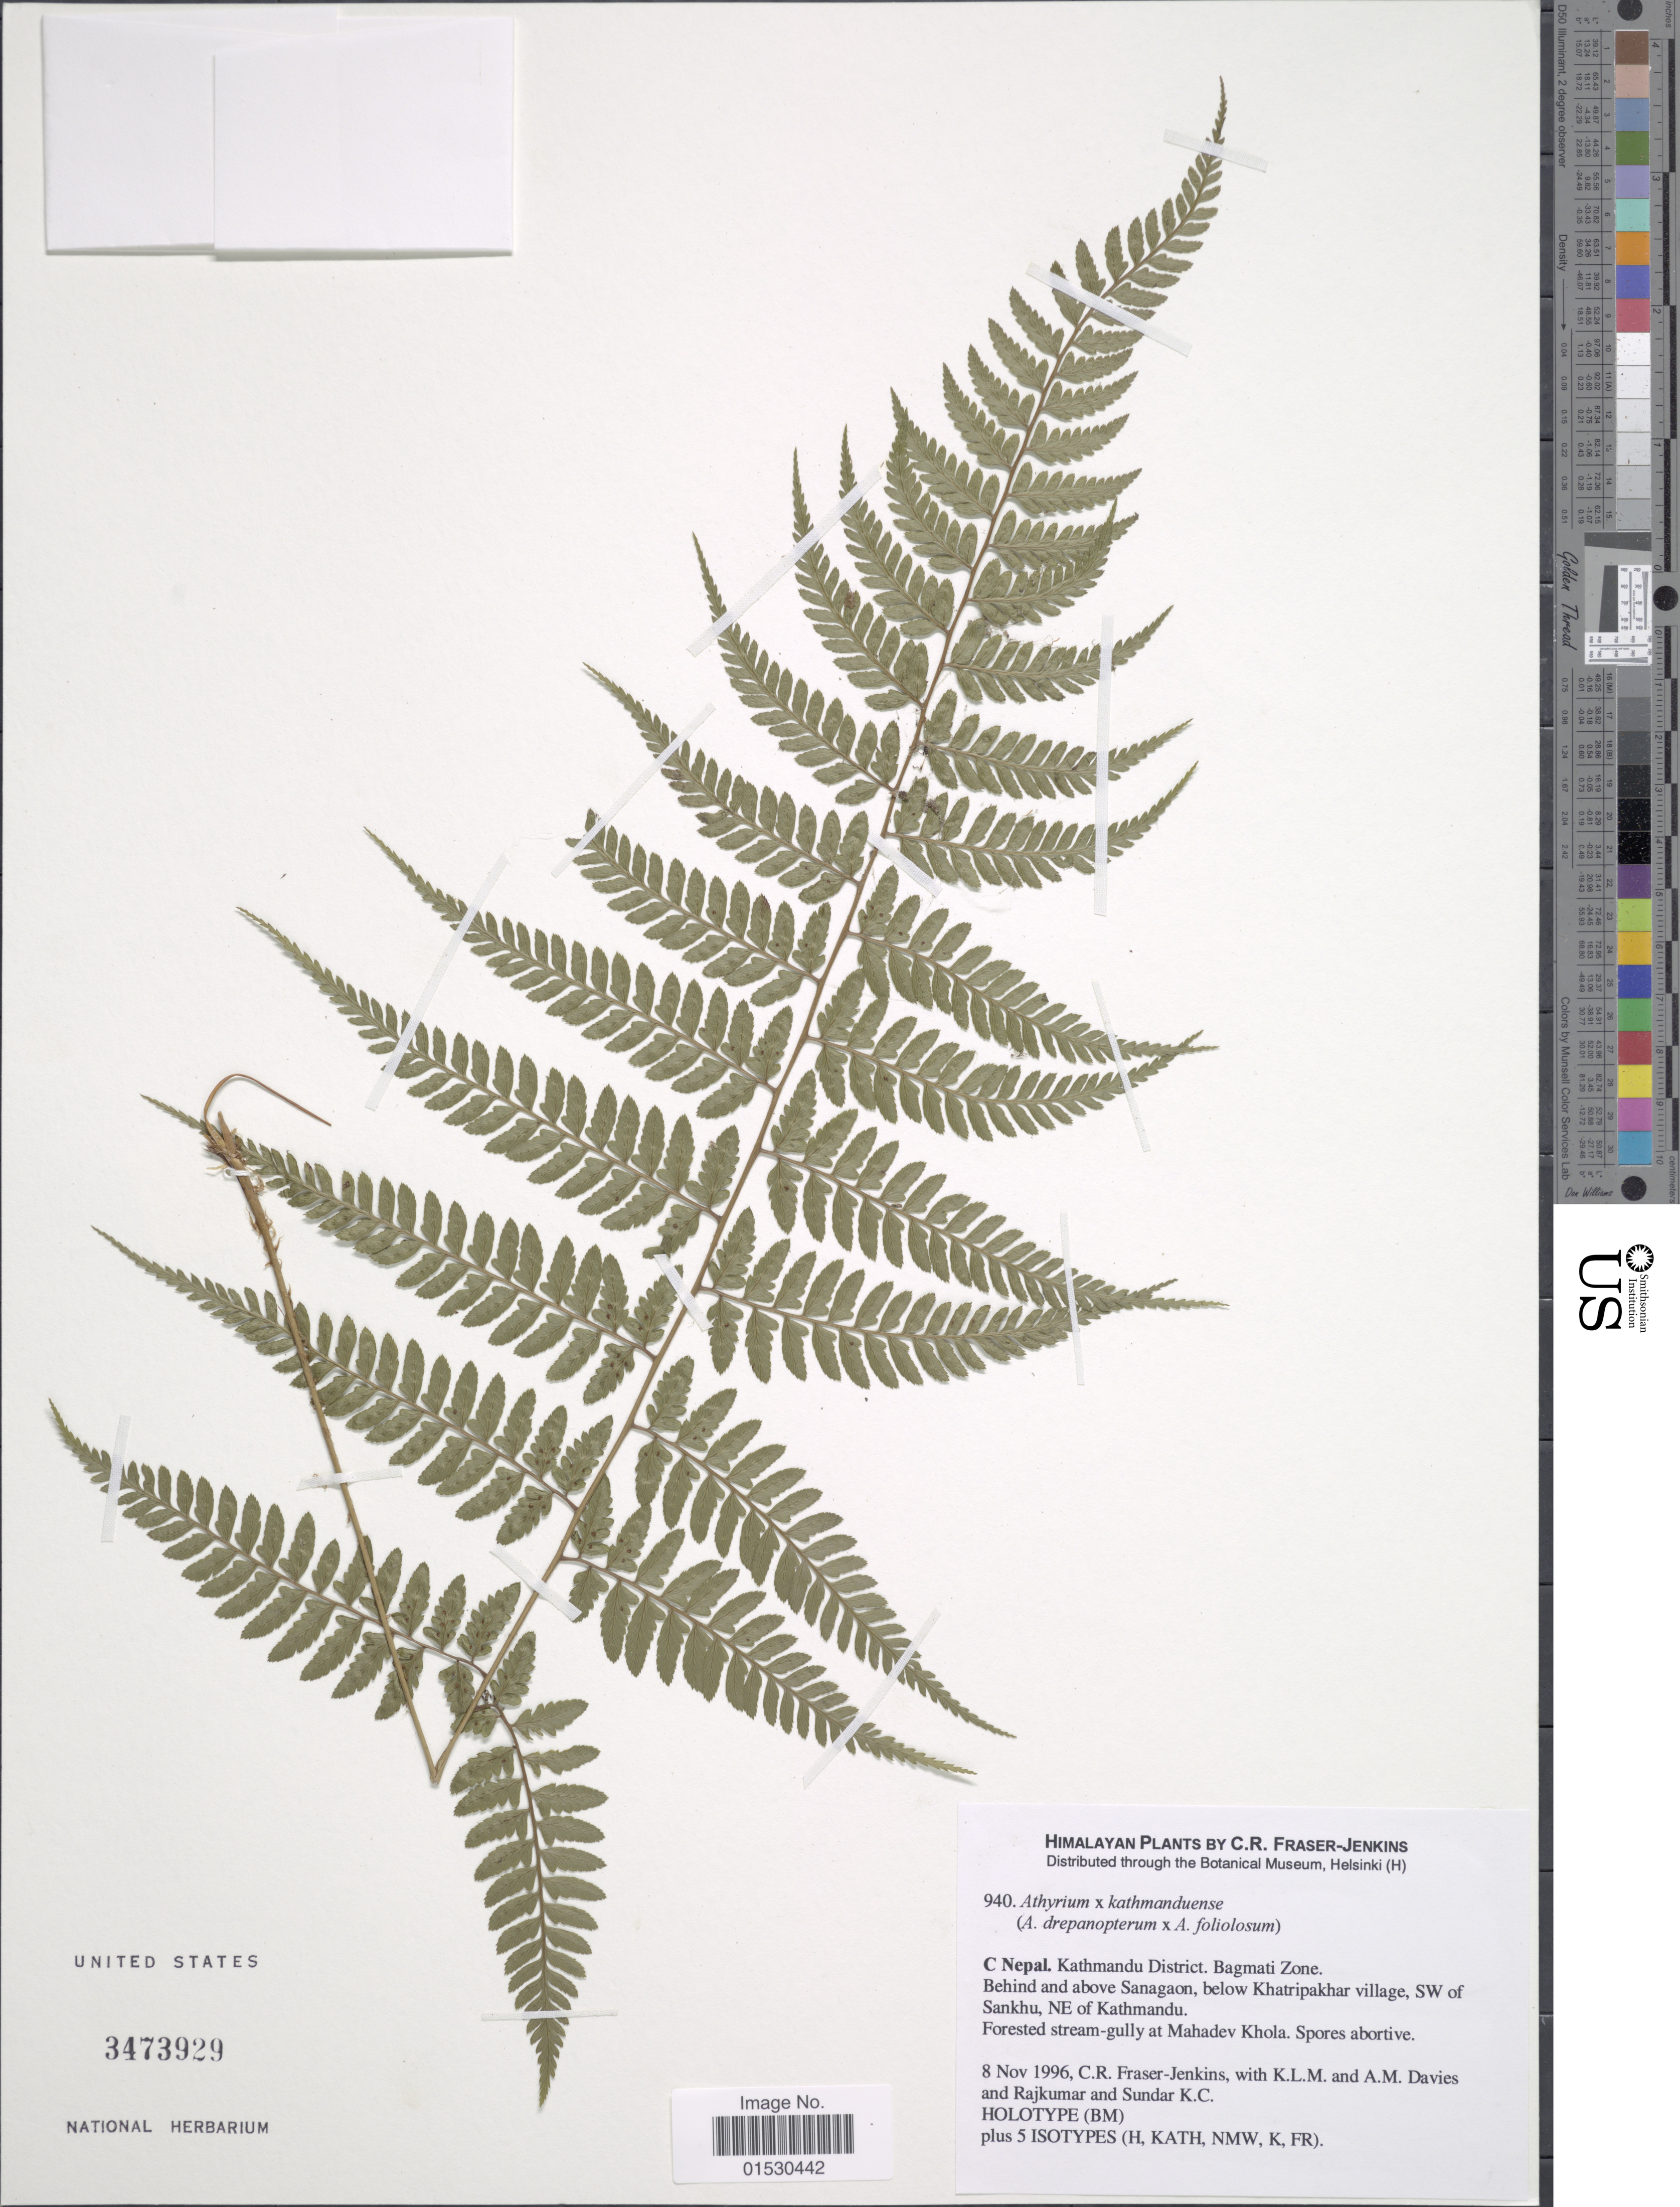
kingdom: Plantae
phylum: Tracheophyta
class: Polypodiopsida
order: Polypodiales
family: Athyriaceae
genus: Athyrium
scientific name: Athyrium x kathmanduense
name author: Fraser-Jenk.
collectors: C. R. Fraser-Jenkins, K. Davies, A. Davies, K. Rajkumar & K. Sundar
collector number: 940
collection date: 1996-11-08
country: Nepal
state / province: Bagmati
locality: C Nepal. Kathmandu District. Bagmati Zone. Behind and above Sanagon, below Khatripakhar village, SW of Sankhu, NE of Kathmandu. Forested stream-gully at Mahadev Khola. Spores abortive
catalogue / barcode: US 3473929